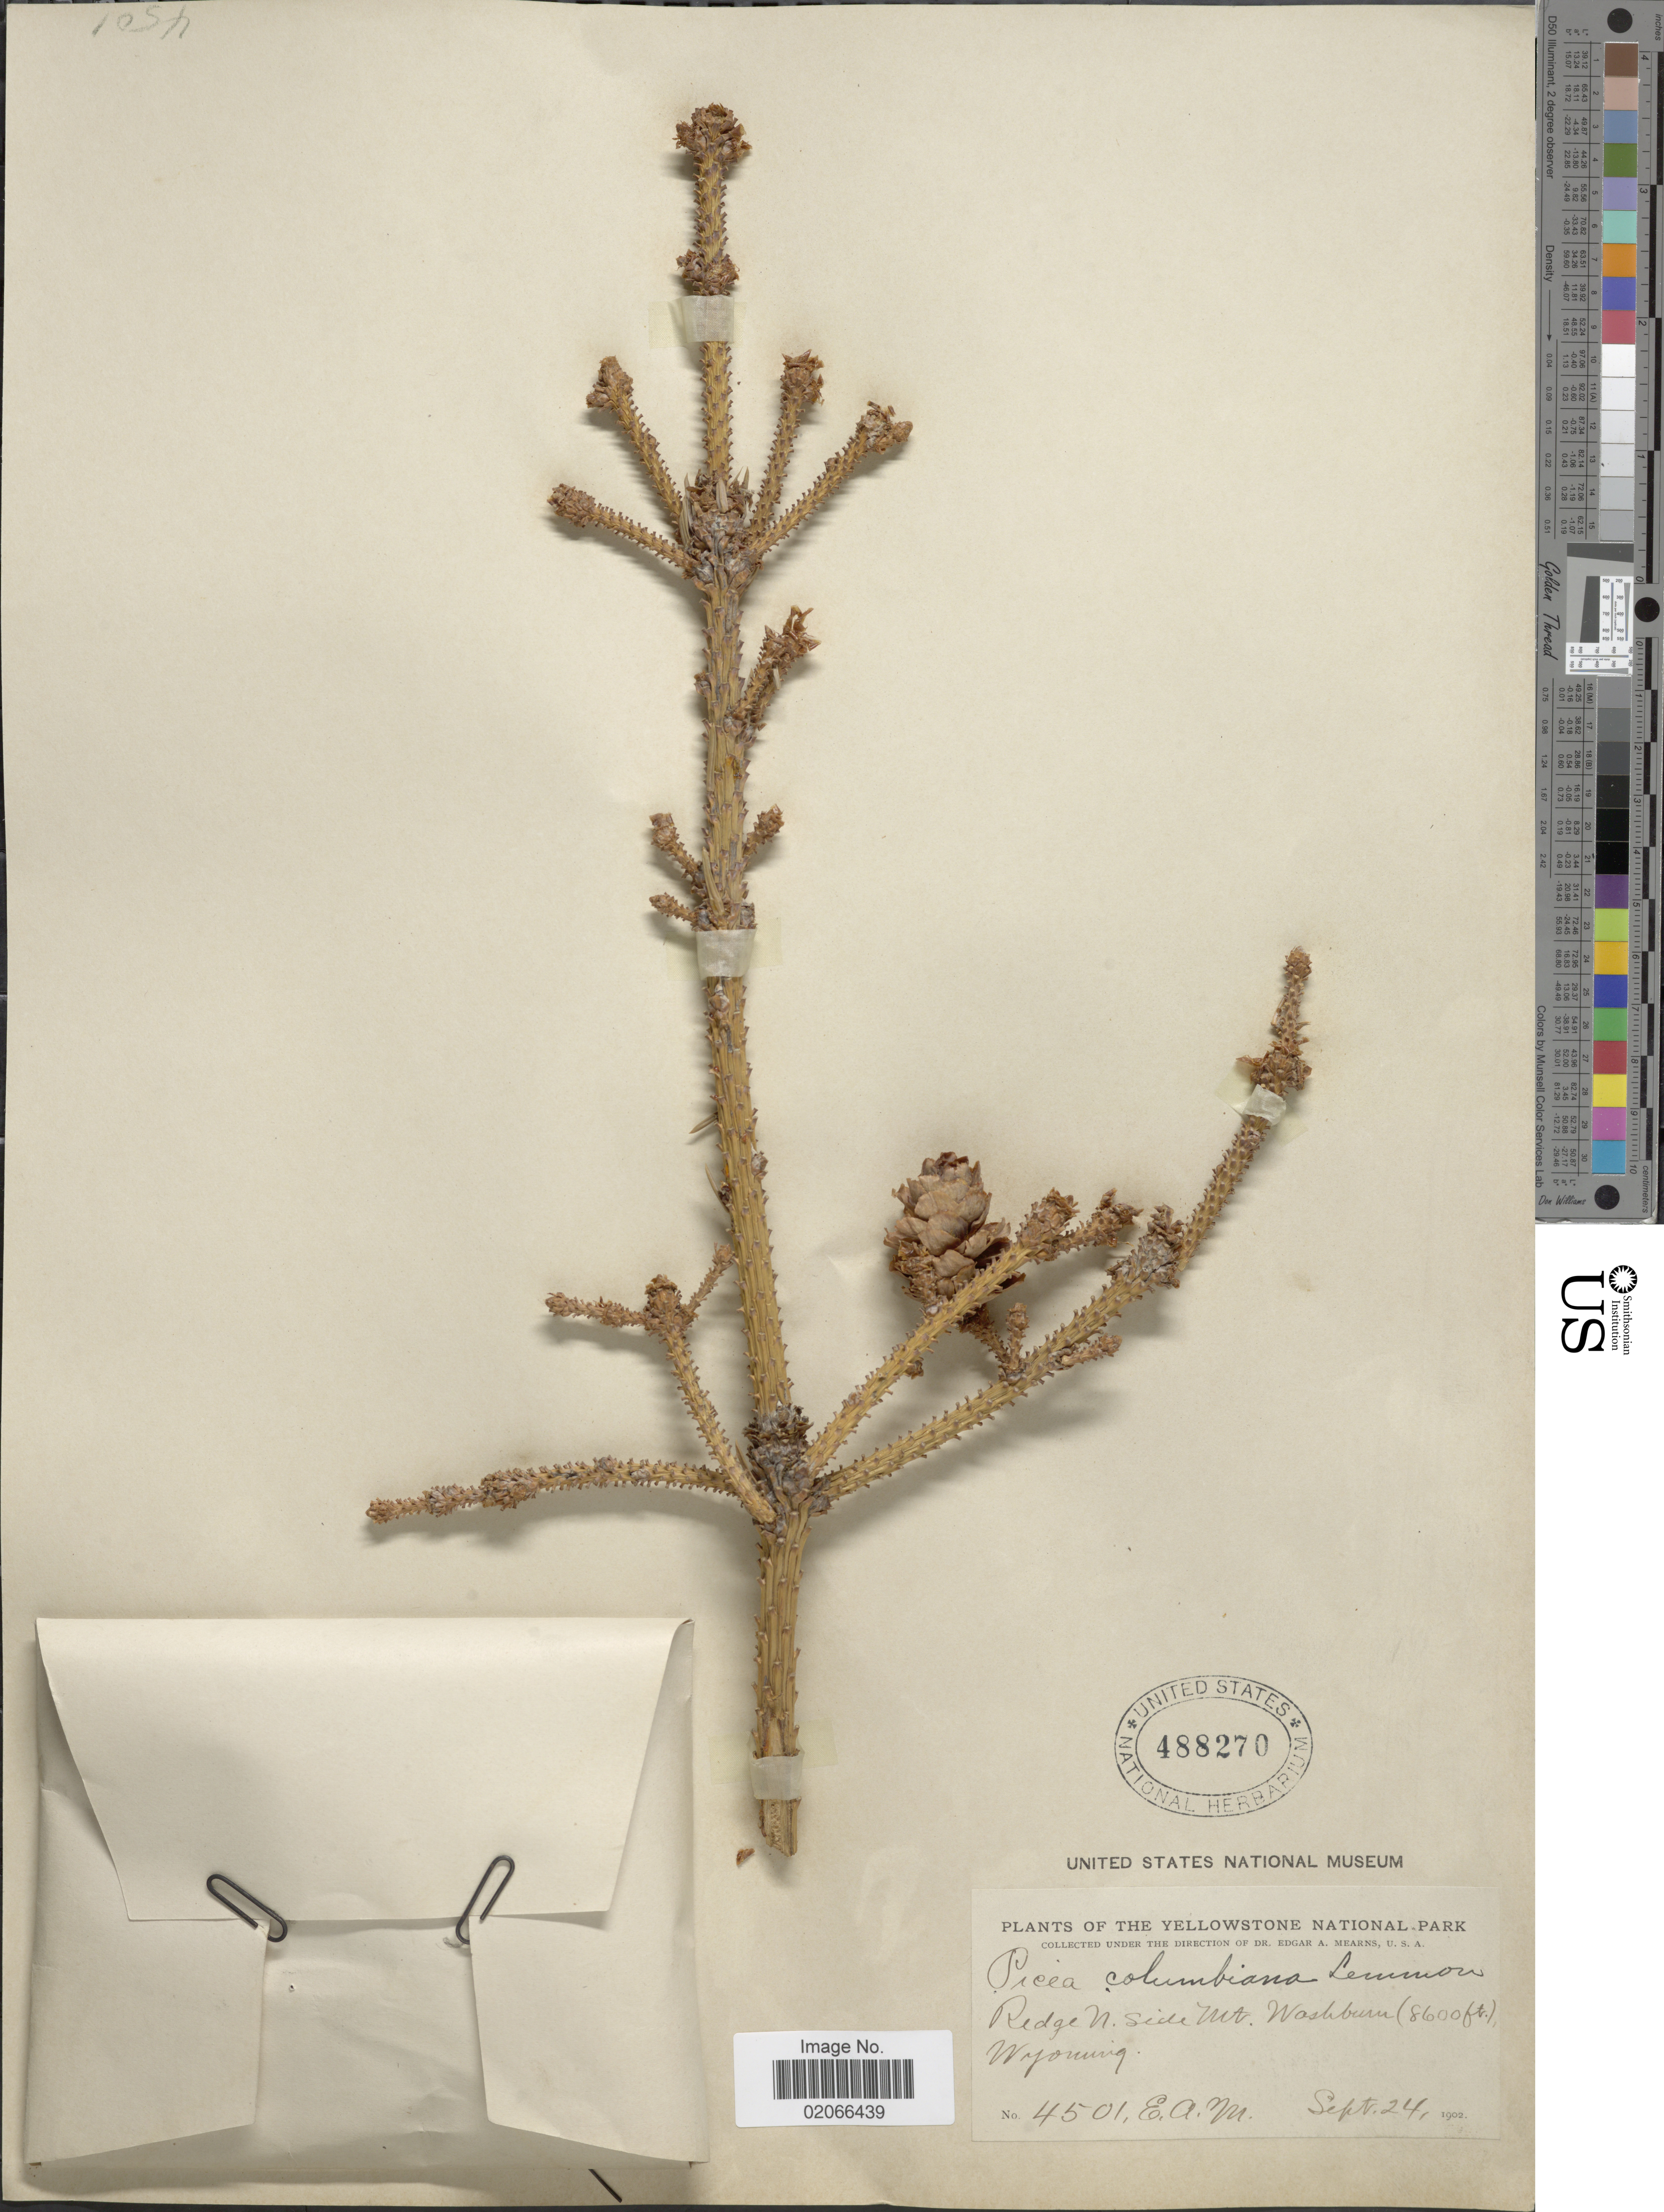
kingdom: Plantae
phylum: Tracheophyta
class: Pinopsida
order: Pinales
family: Pinaceae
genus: Picea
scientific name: Picea engelmannii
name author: Parry ex Engelm.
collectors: E. A. Mearns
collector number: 4501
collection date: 1902-09-24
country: United States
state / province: Wyoming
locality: Yellowstone National Park, Redge N. side Mtn. Washburn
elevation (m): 2621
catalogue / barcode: US 488270